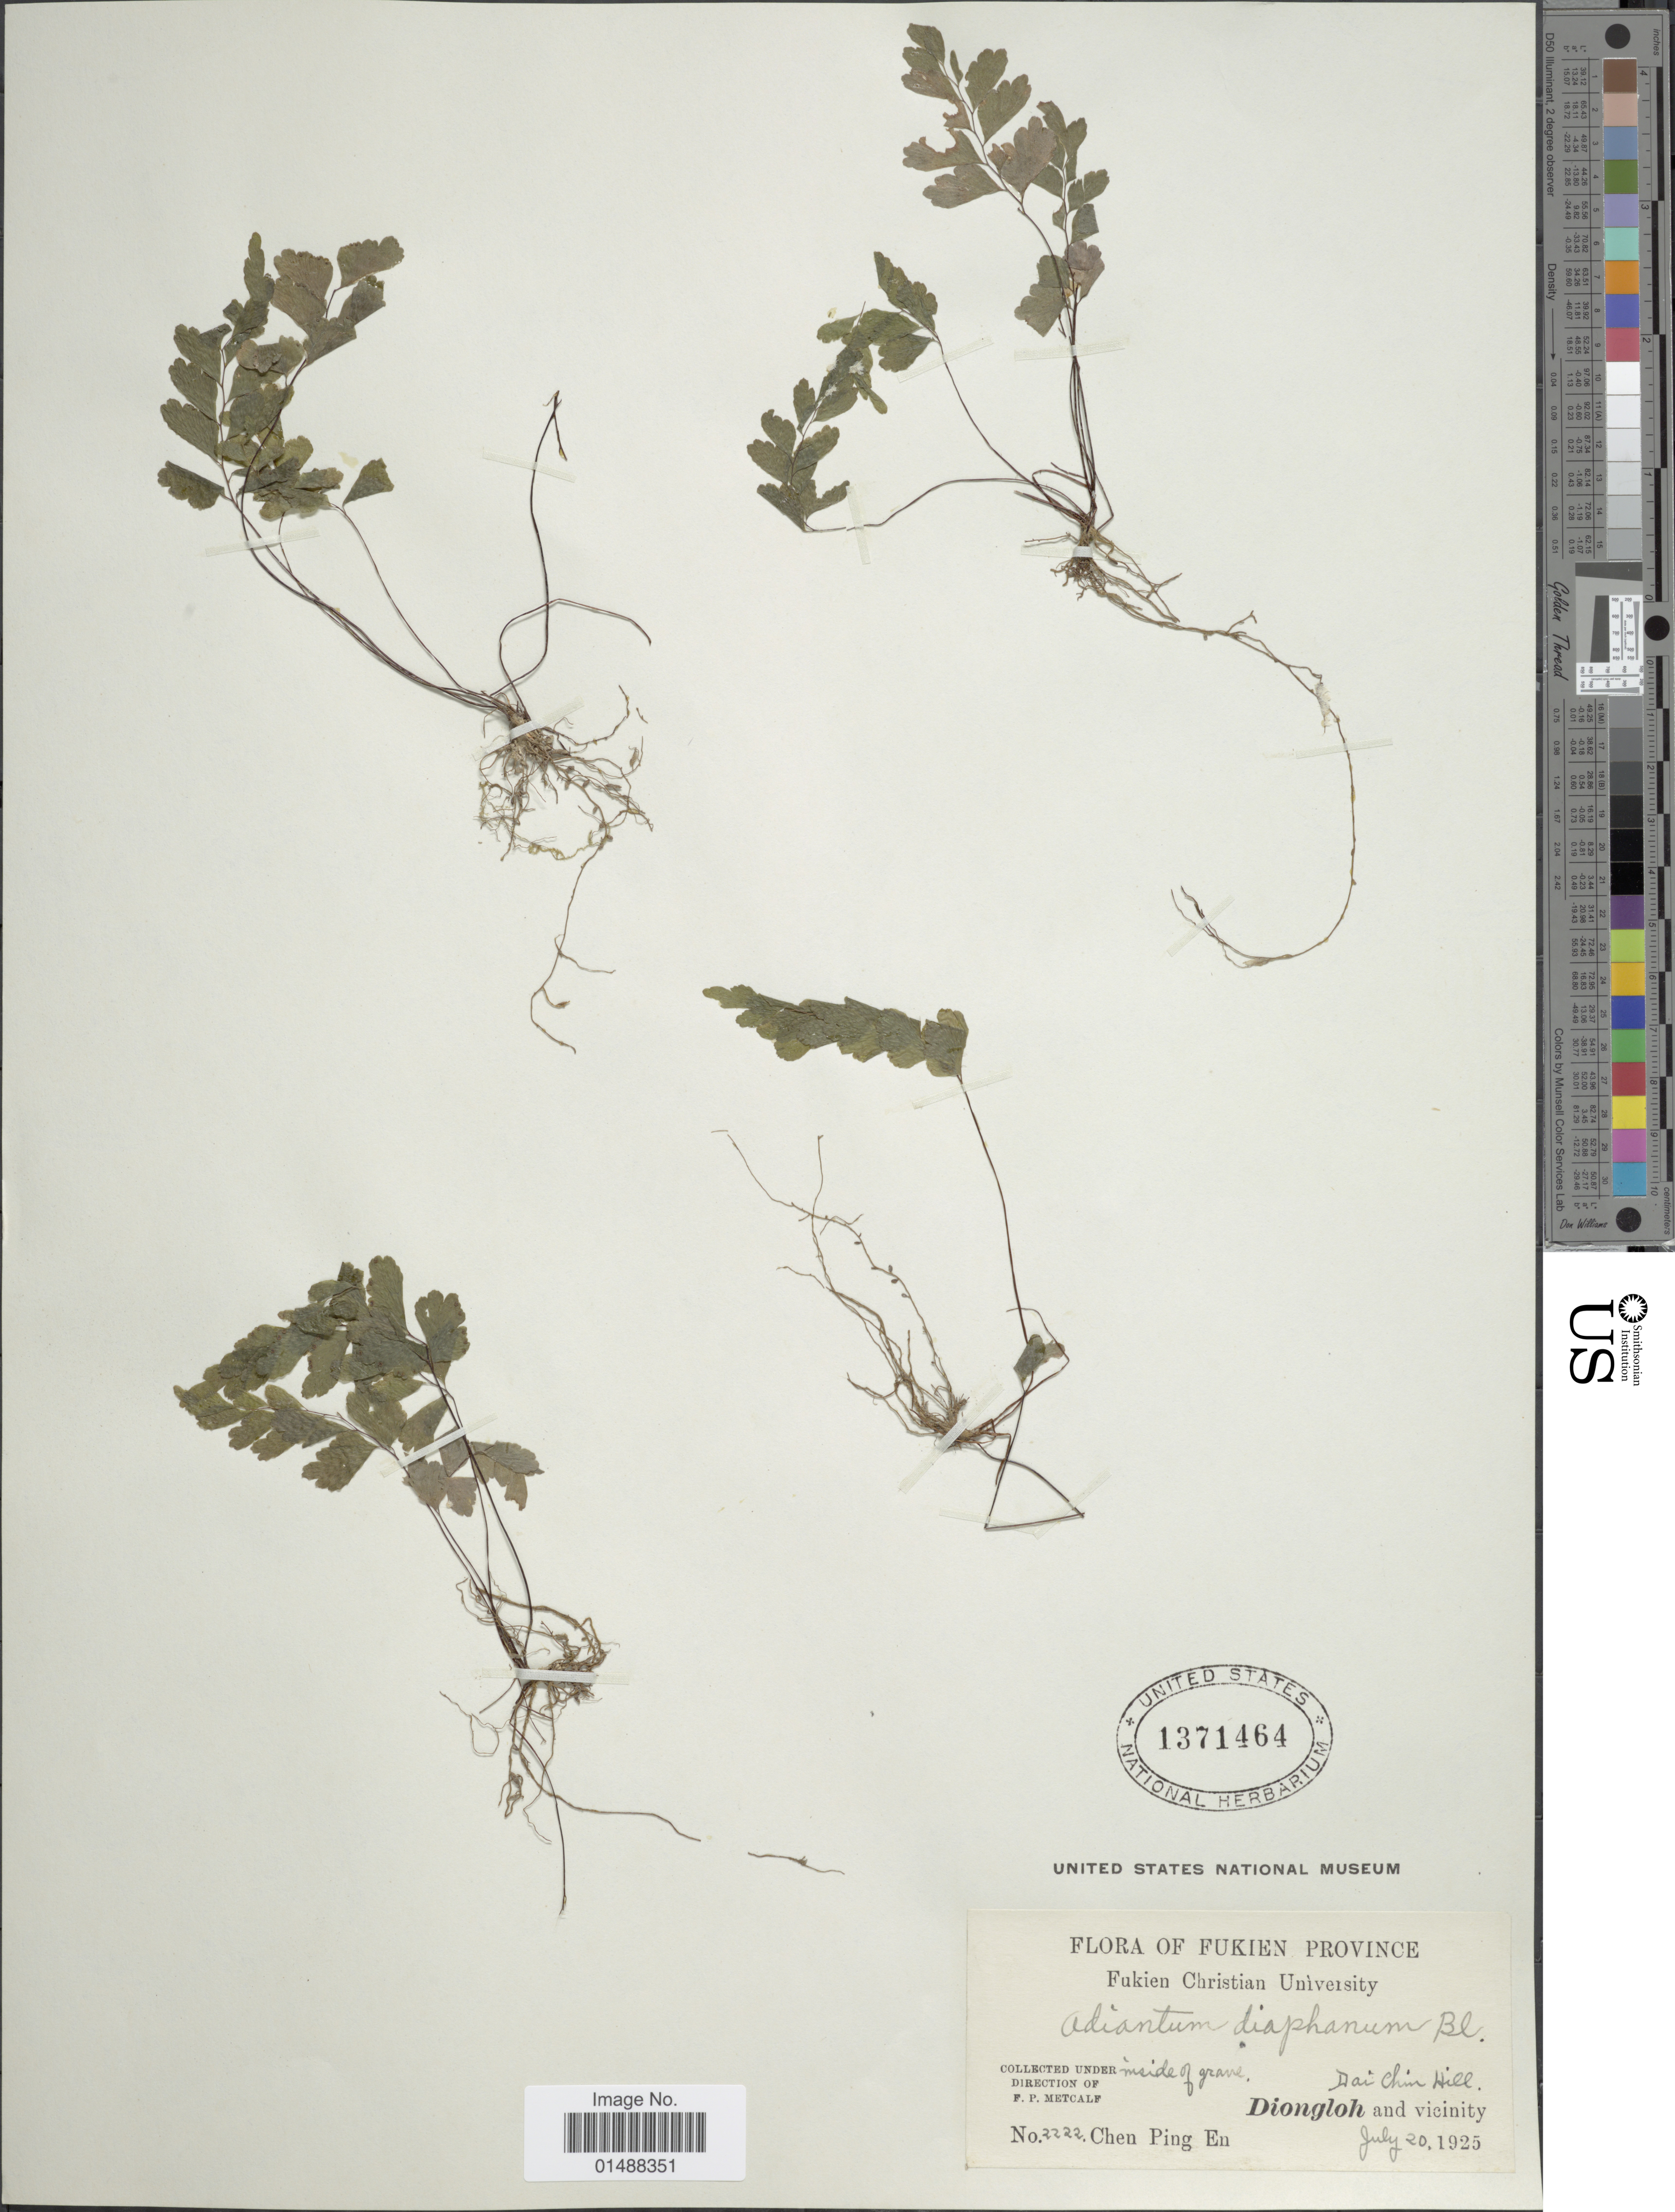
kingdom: Plantae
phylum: Tracheophyta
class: Polypodiopsida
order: Polypodiales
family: Pteridaceae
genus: Adiantum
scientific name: Adiantum diaphanum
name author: Blume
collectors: C. Ping En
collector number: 2222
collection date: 1925-07-20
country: China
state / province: Fujian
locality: Fukien Province, Doi Chin Hill. Diongloh and Vicinity.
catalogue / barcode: US 1371464